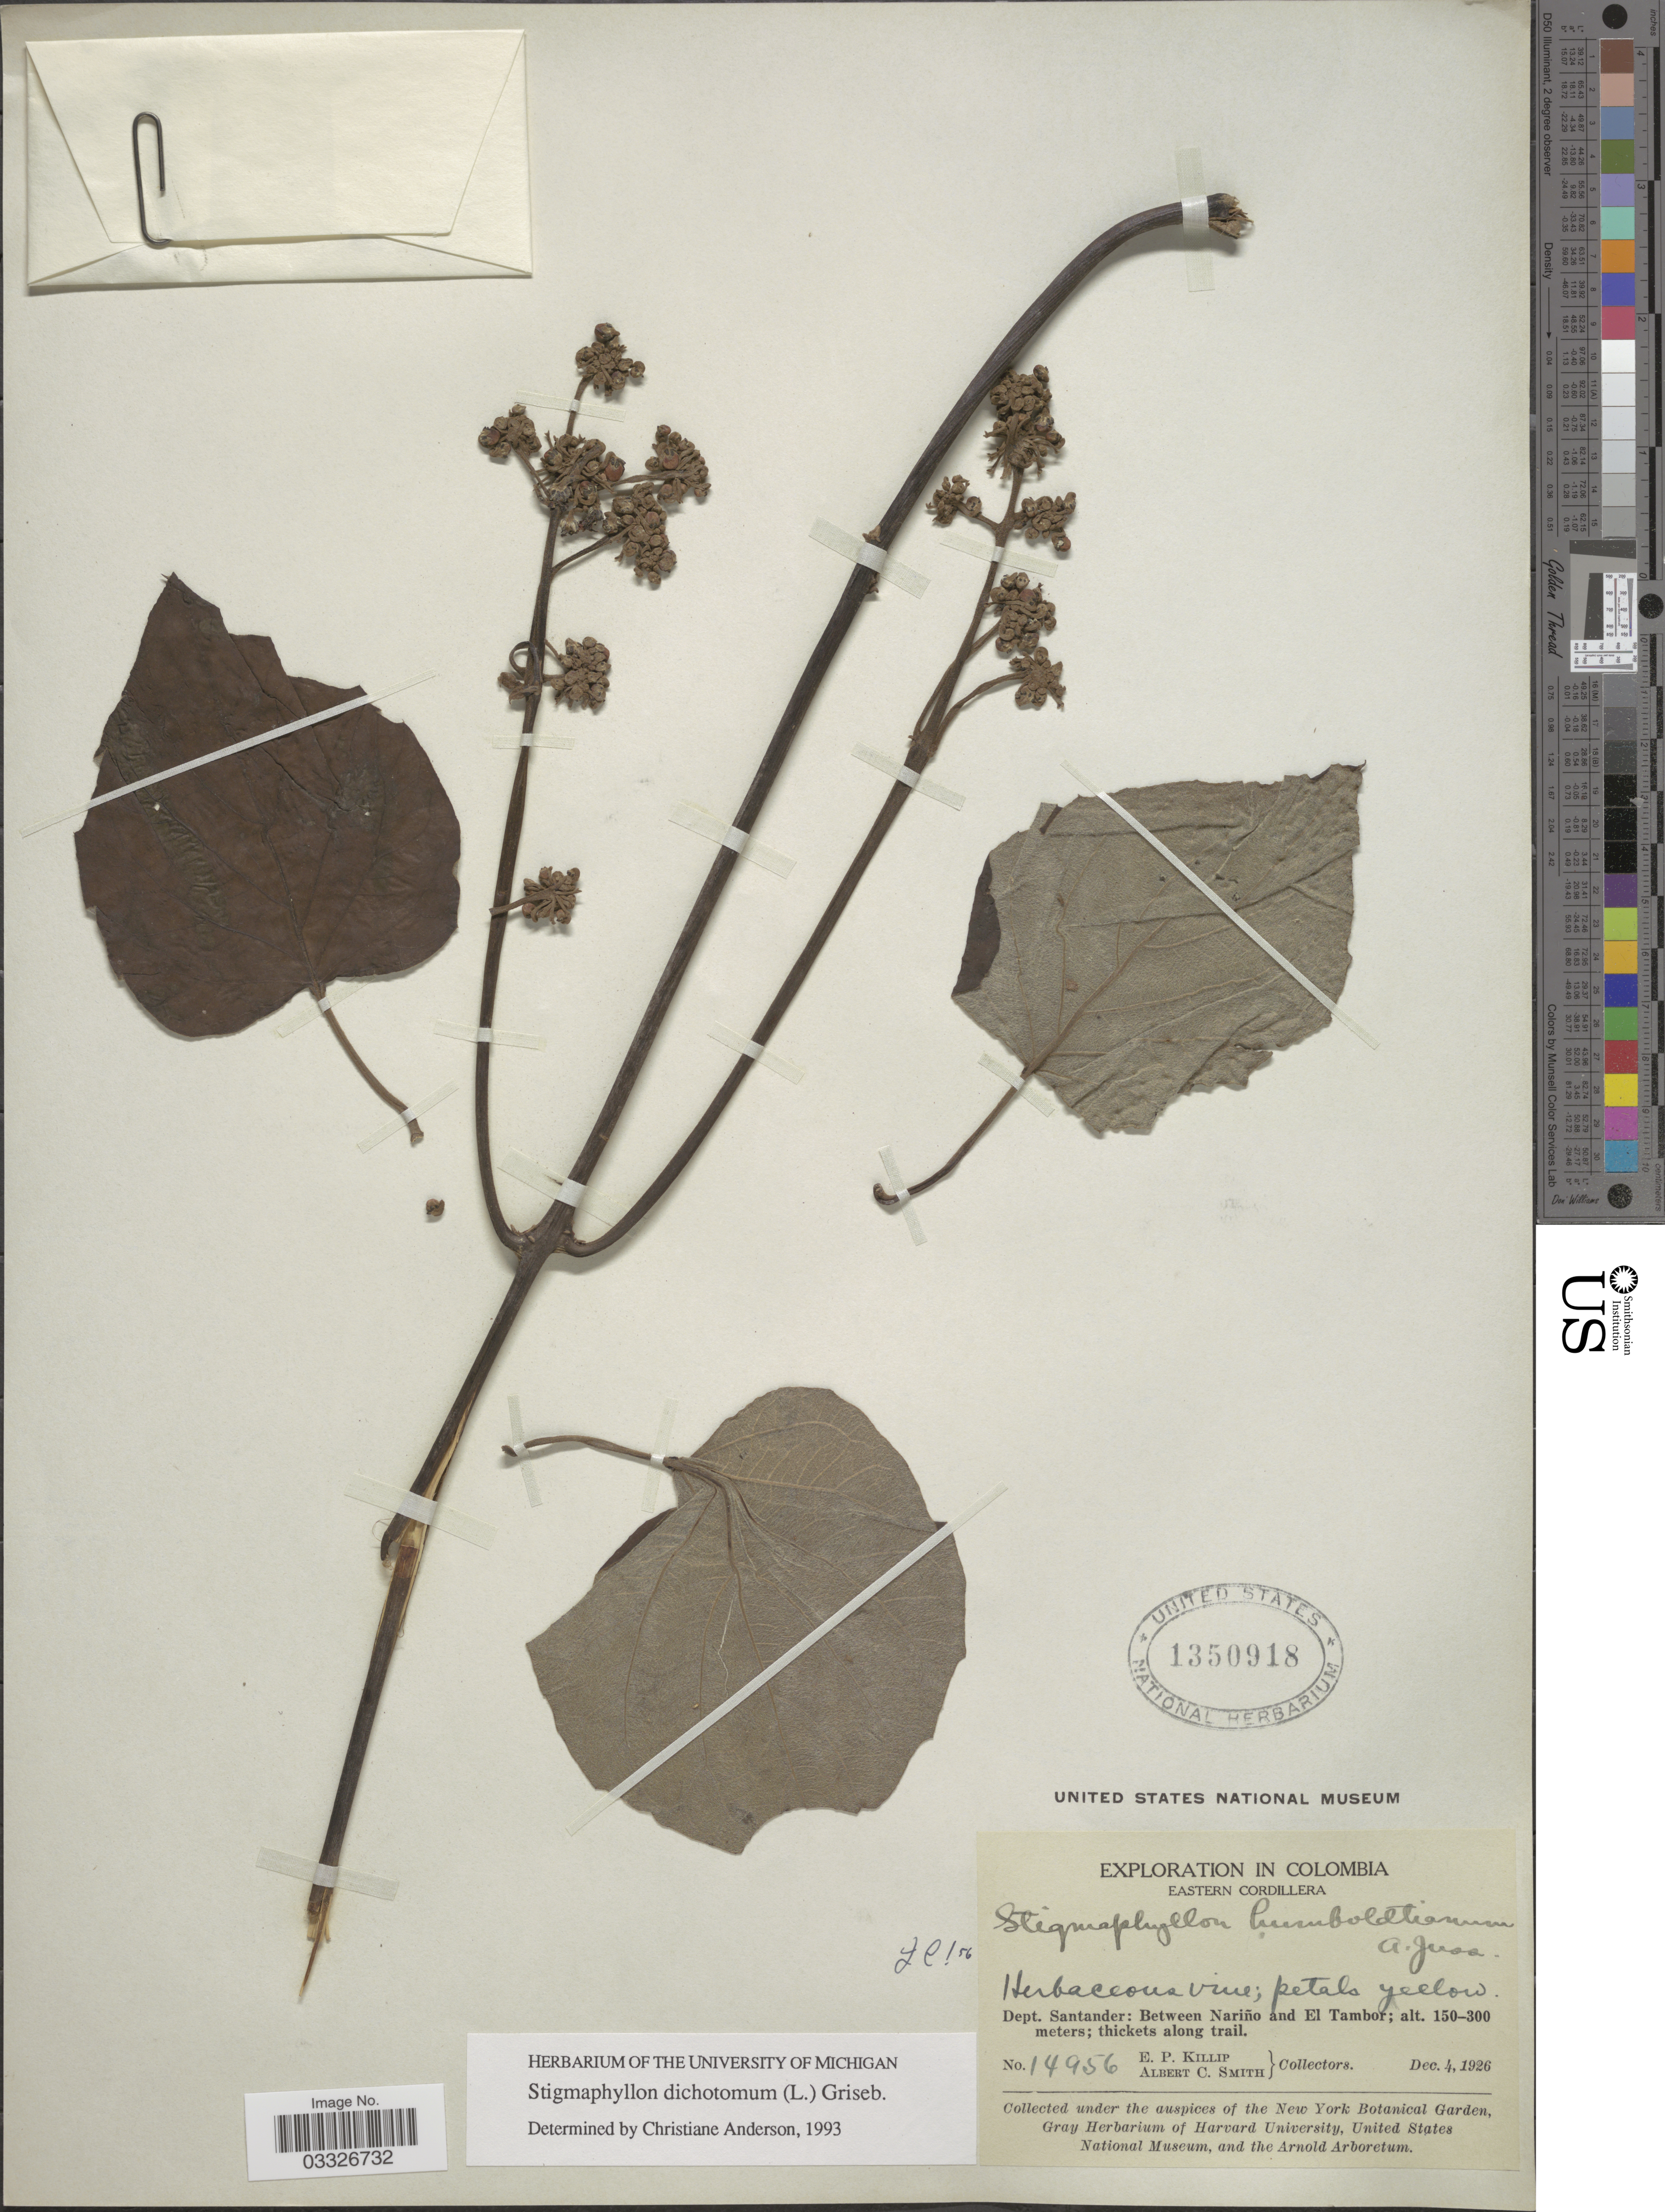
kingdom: Plantae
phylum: Tracheophyta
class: Magnoliopsida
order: Malpighiales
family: Malpighiaceae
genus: Stigmaphyllon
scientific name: Stigmaphyllon dichotomum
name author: Griseb.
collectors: E. P. Killip & A. C. Smith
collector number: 14956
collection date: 1926-12-04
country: Colombia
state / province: Santander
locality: Dept. Santander: Between Nariño and El Tambor; thickets along trail.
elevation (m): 150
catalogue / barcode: US 1350918